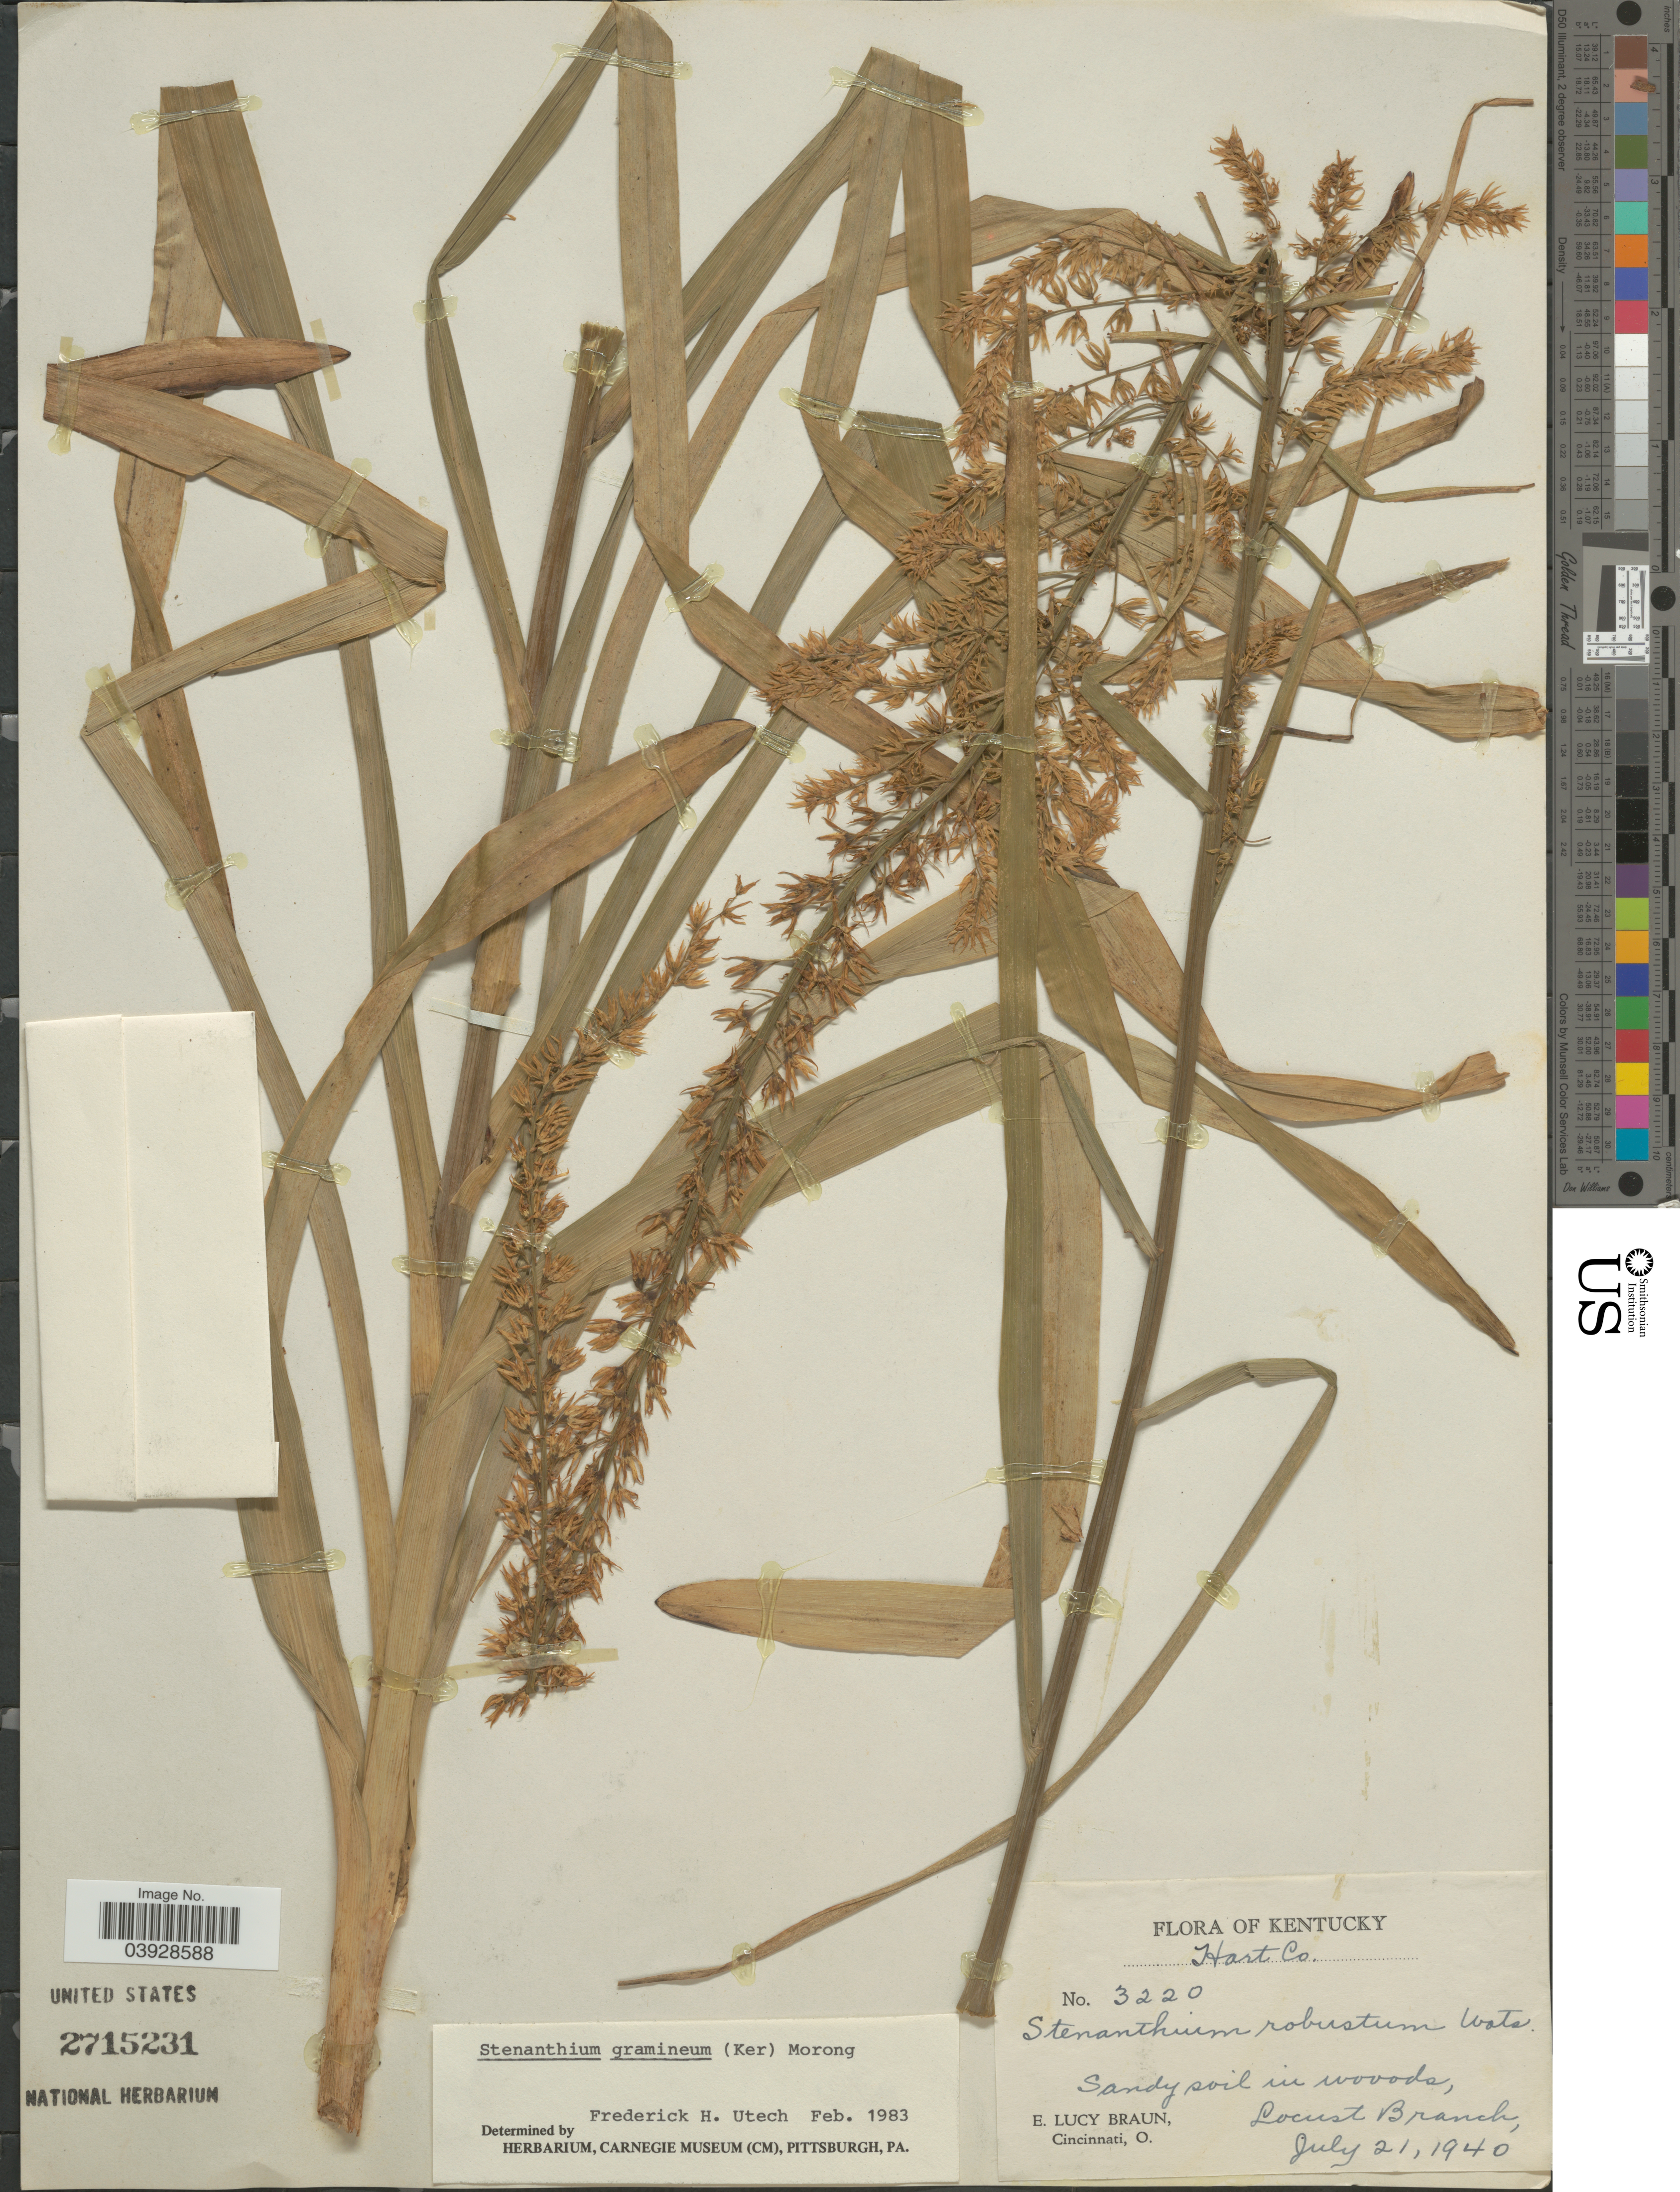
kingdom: Plantae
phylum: Tracheophyta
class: Liliopsida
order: Liliales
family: Melanthiaceae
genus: Stenanthium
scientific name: Stenanthium gramineum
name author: (Ker Gawl.) Morong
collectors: E. L. Braun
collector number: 3220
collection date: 1940-07-21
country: United States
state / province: Kentucky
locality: Hart Co. Locust Branch.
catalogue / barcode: US 2715231